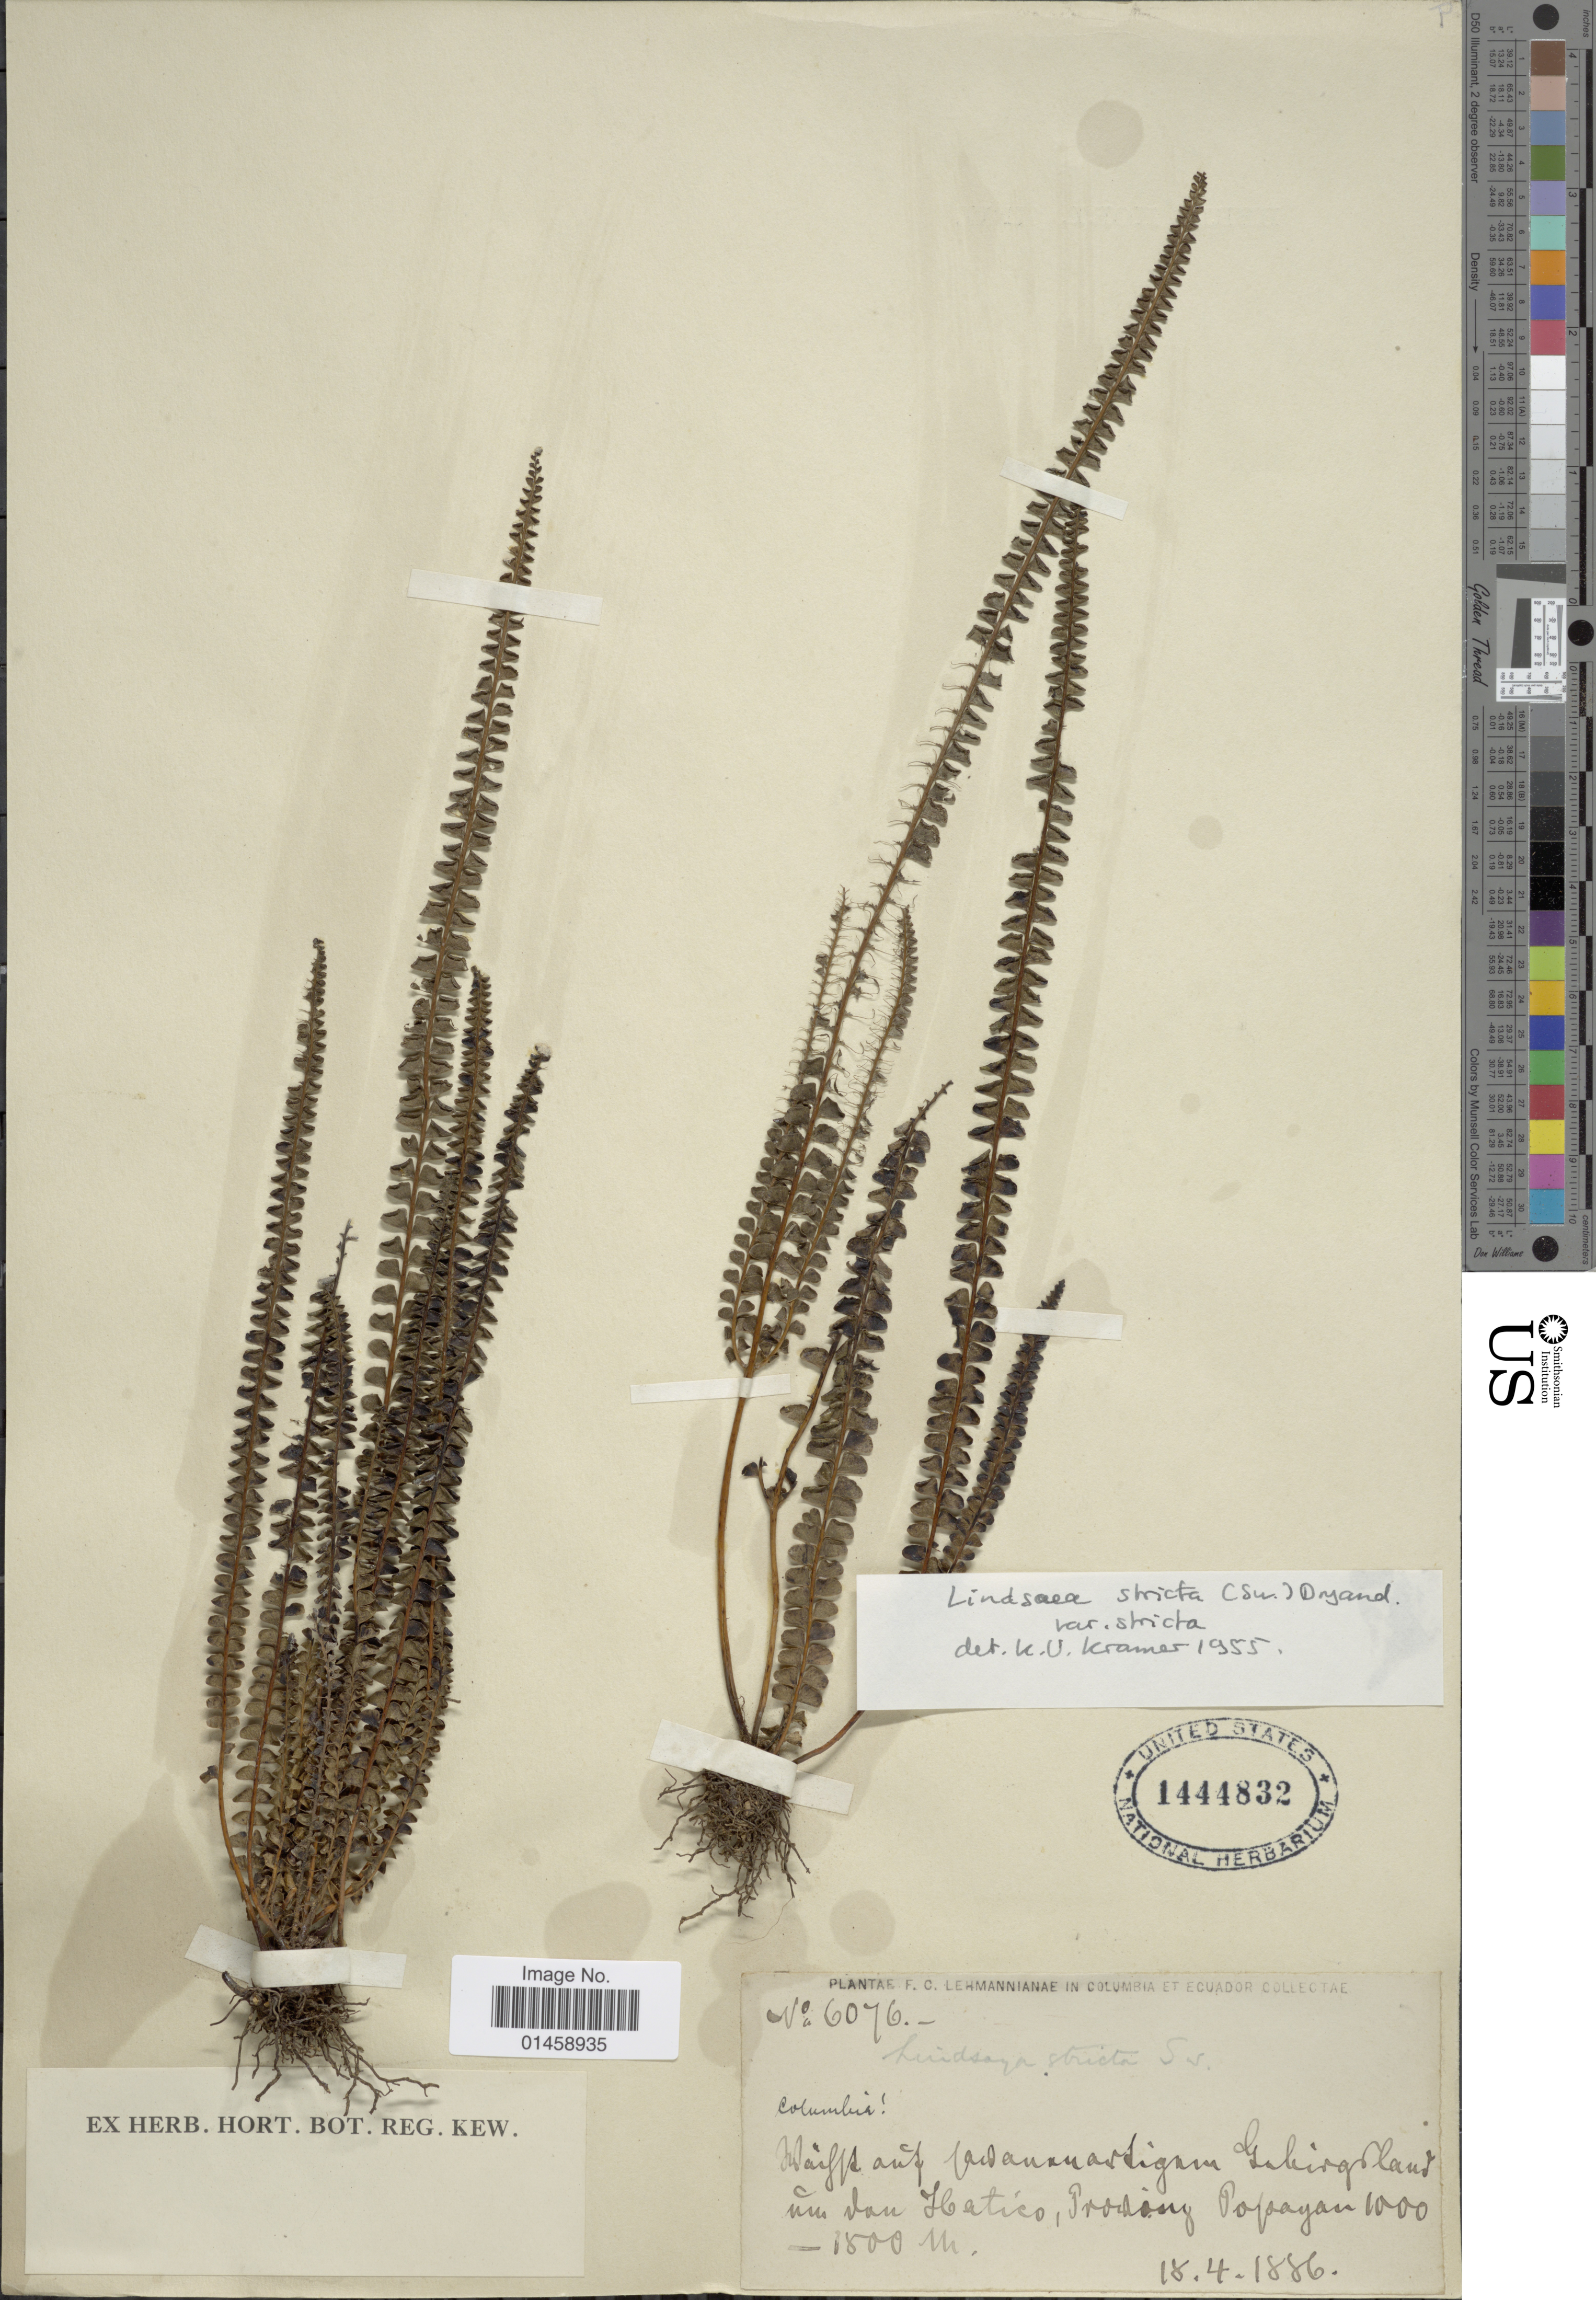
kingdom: Plantae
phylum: Tracheophyta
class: Polypodiopsida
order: Polypodiales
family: Lindsaeaceae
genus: Lindsaea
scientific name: Lindsaea stricta f. stricta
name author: (Sw.) Dryand.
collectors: F. C. Lehmann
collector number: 6076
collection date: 1889-04-18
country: Colombia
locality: Hatico, Provincy Popayan.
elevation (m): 1000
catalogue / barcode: US 1444832